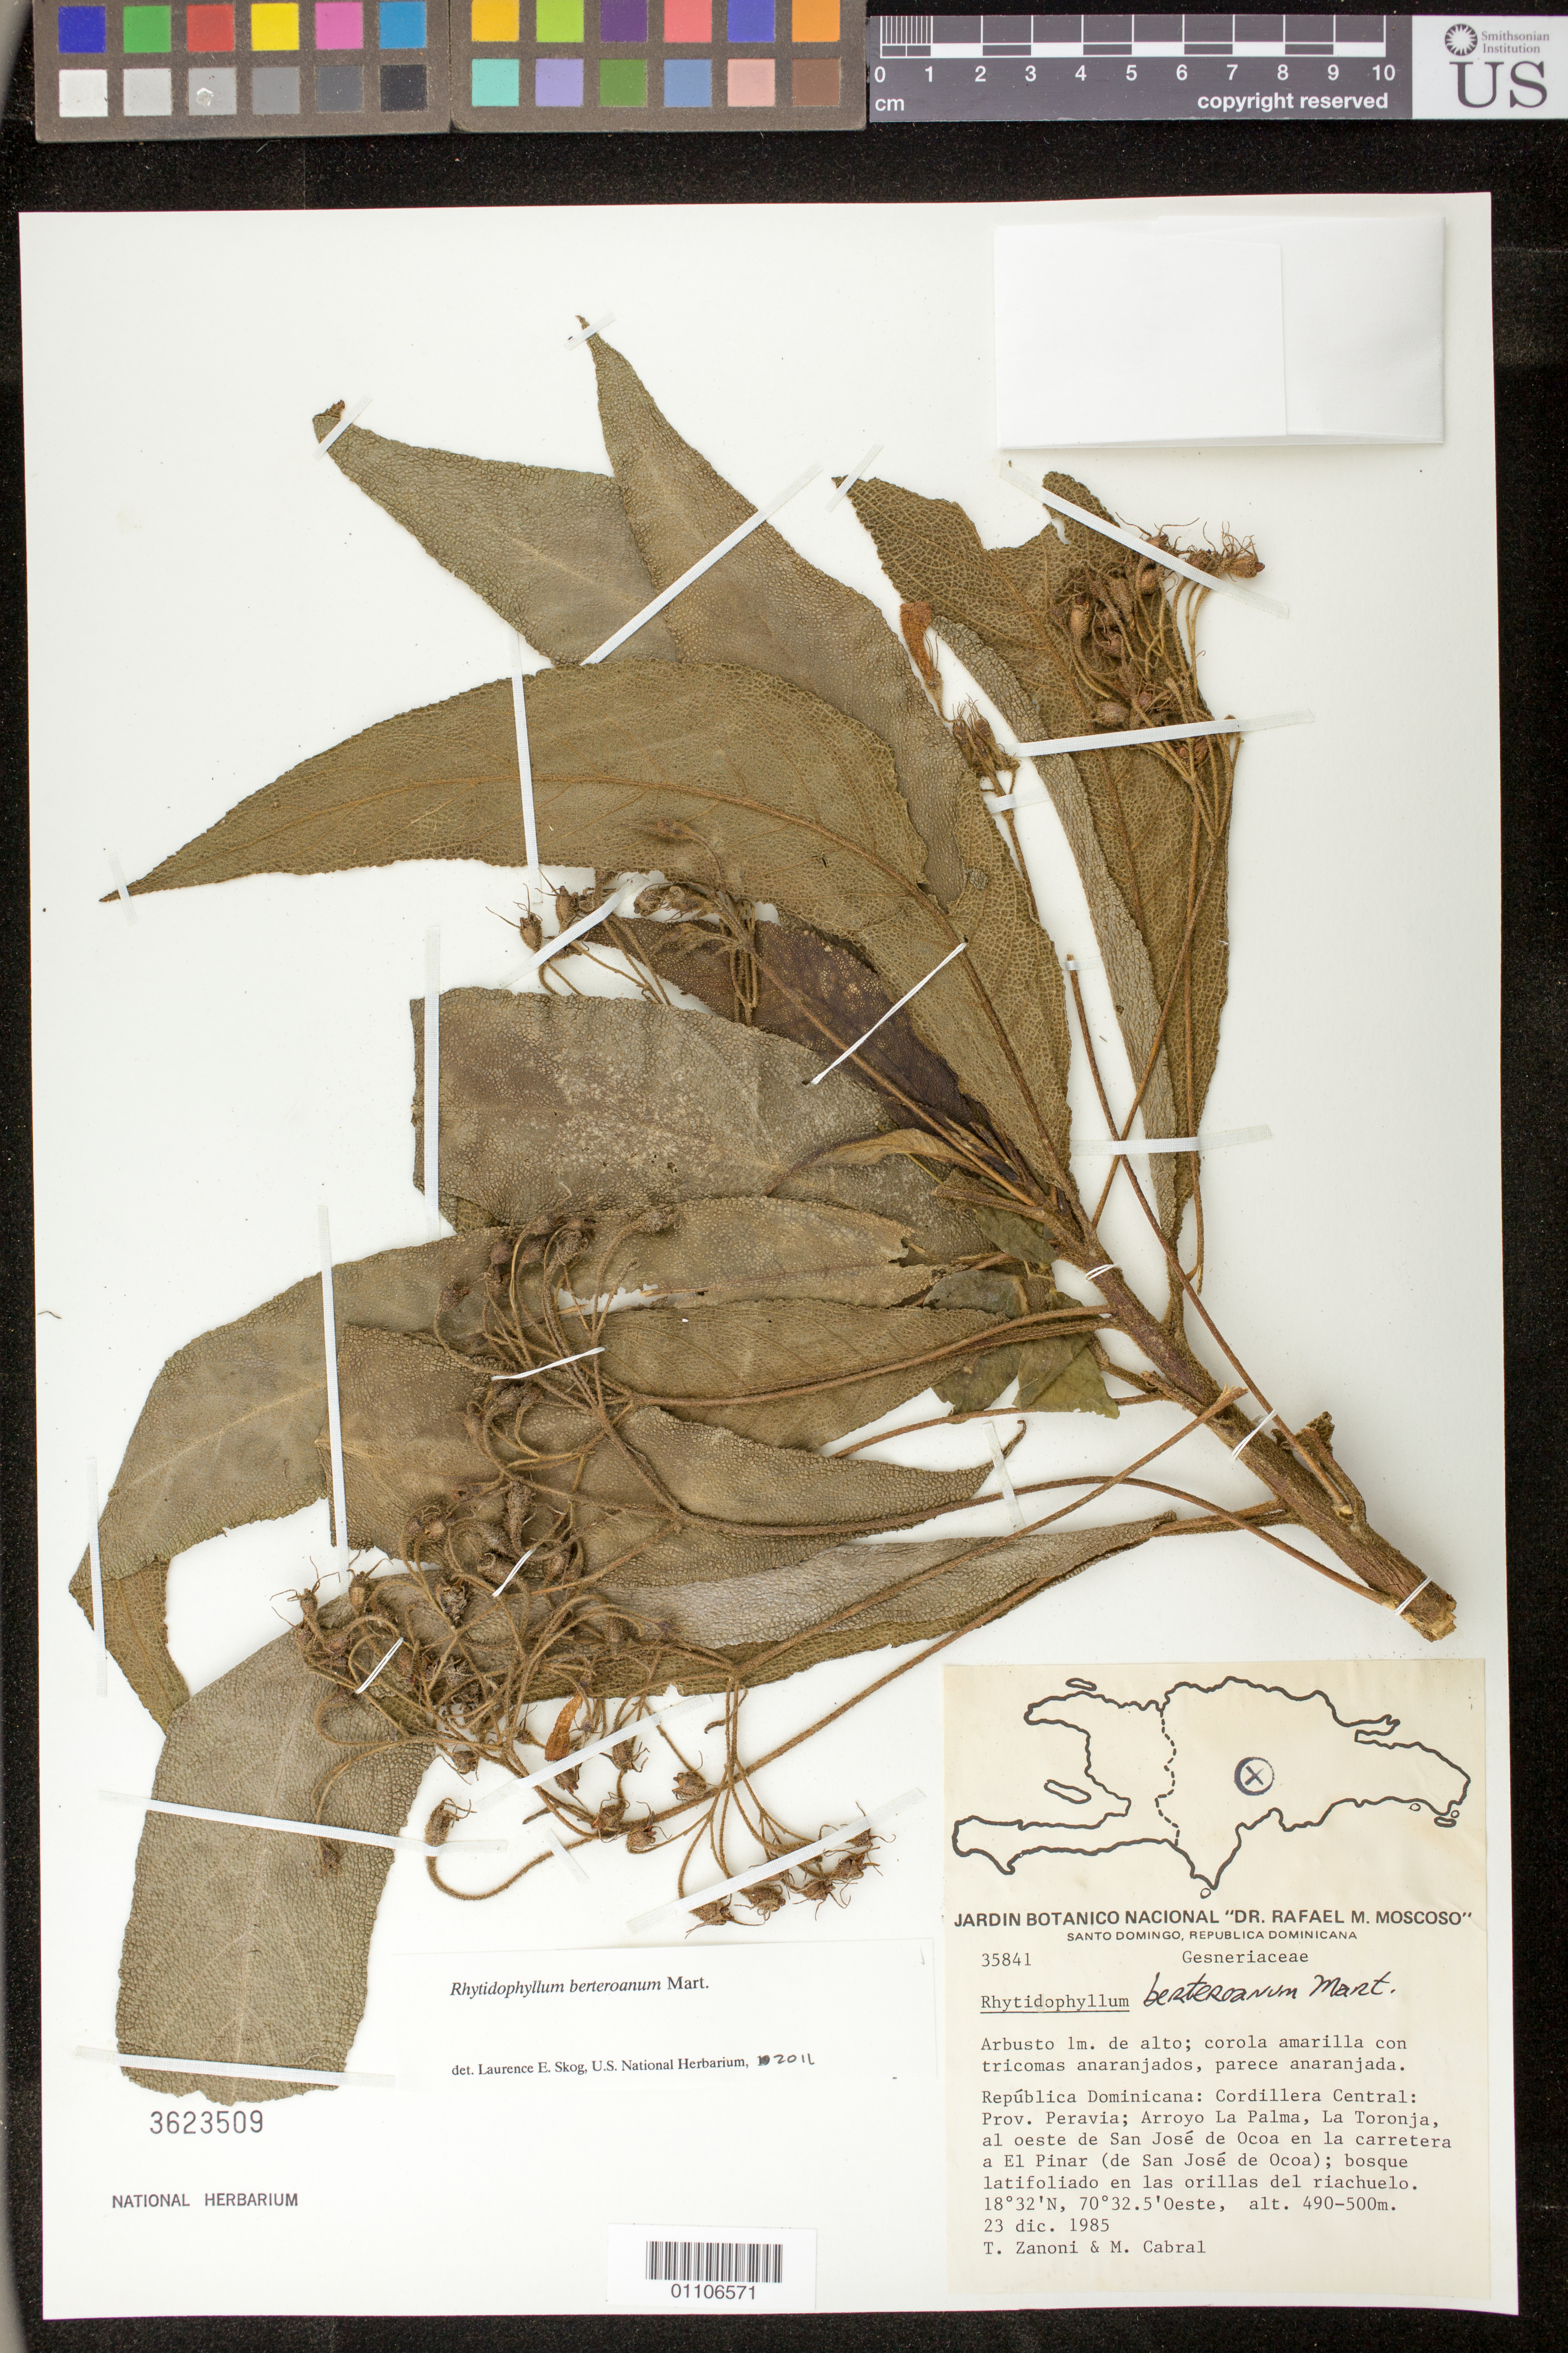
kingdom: Plantae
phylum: Tracheophyta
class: Magnoliopsida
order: Lamiales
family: Gesneriaceae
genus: Rhytidophyllum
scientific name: Rhytidophyllum berteroanum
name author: Mart.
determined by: Skog, Laurence E.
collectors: T. A. Zanoni & M. Cabral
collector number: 35841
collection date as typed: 23 Dec 1985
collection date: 1985-12-23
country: Dominican Republic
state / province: Peravia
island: Hispaniola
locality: Cordillera Central, Arroyo La Palma, La Toronja, al W de Sanjose de Ocoa in la carretera a El Pinar (de San Jose de Ocoa)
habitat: bosque latifoliado enlas orillas del riachuelo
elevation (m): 490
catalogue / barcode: US 3623509